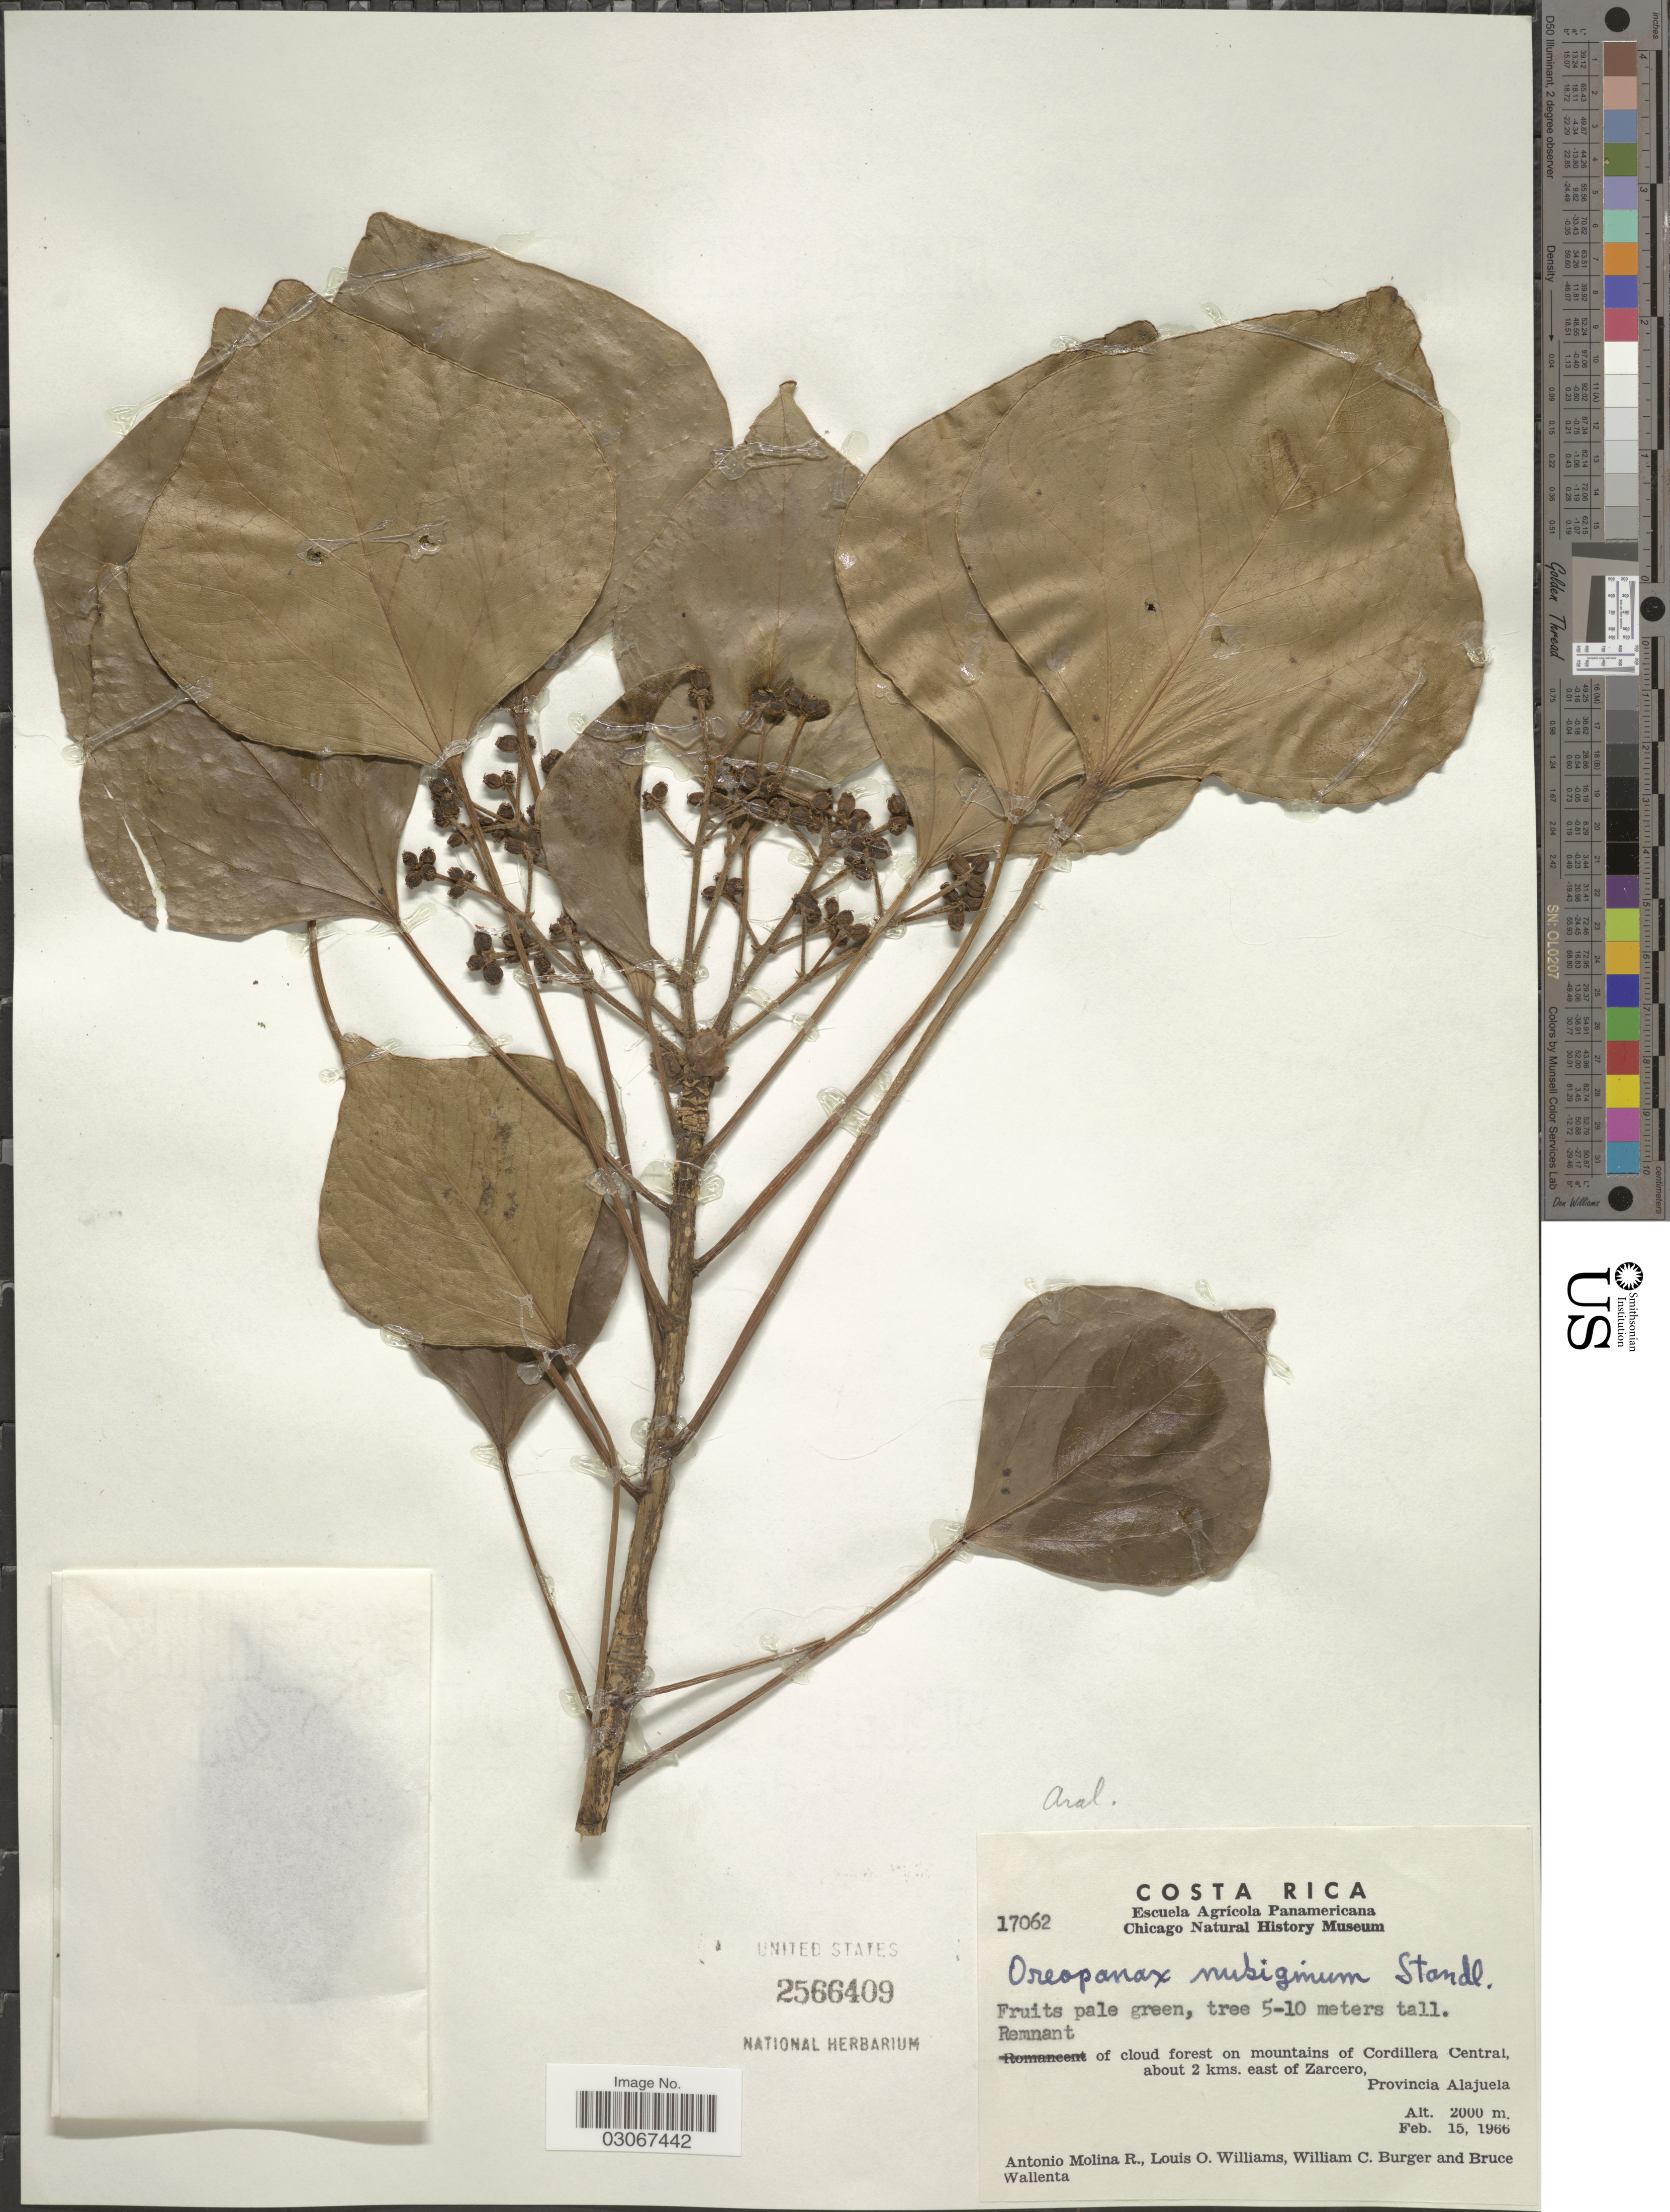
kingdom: Plantae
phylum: Tracheophyta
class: Magnoliopsida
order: Apiales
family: Araliaceae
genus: Oreopanax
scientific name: Oreopanax nubigenus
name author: Standl.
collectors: A. Molina R., L. O. Williams, W. Burger & B. Wallenta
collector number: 17062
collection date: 1966-02-15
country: Costa Rica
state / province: Alajuela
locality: Cloud forest on mountains of Cordillera Central, about 2 kms. east of Zarcero.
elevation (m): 2000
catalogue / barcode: US 2566409